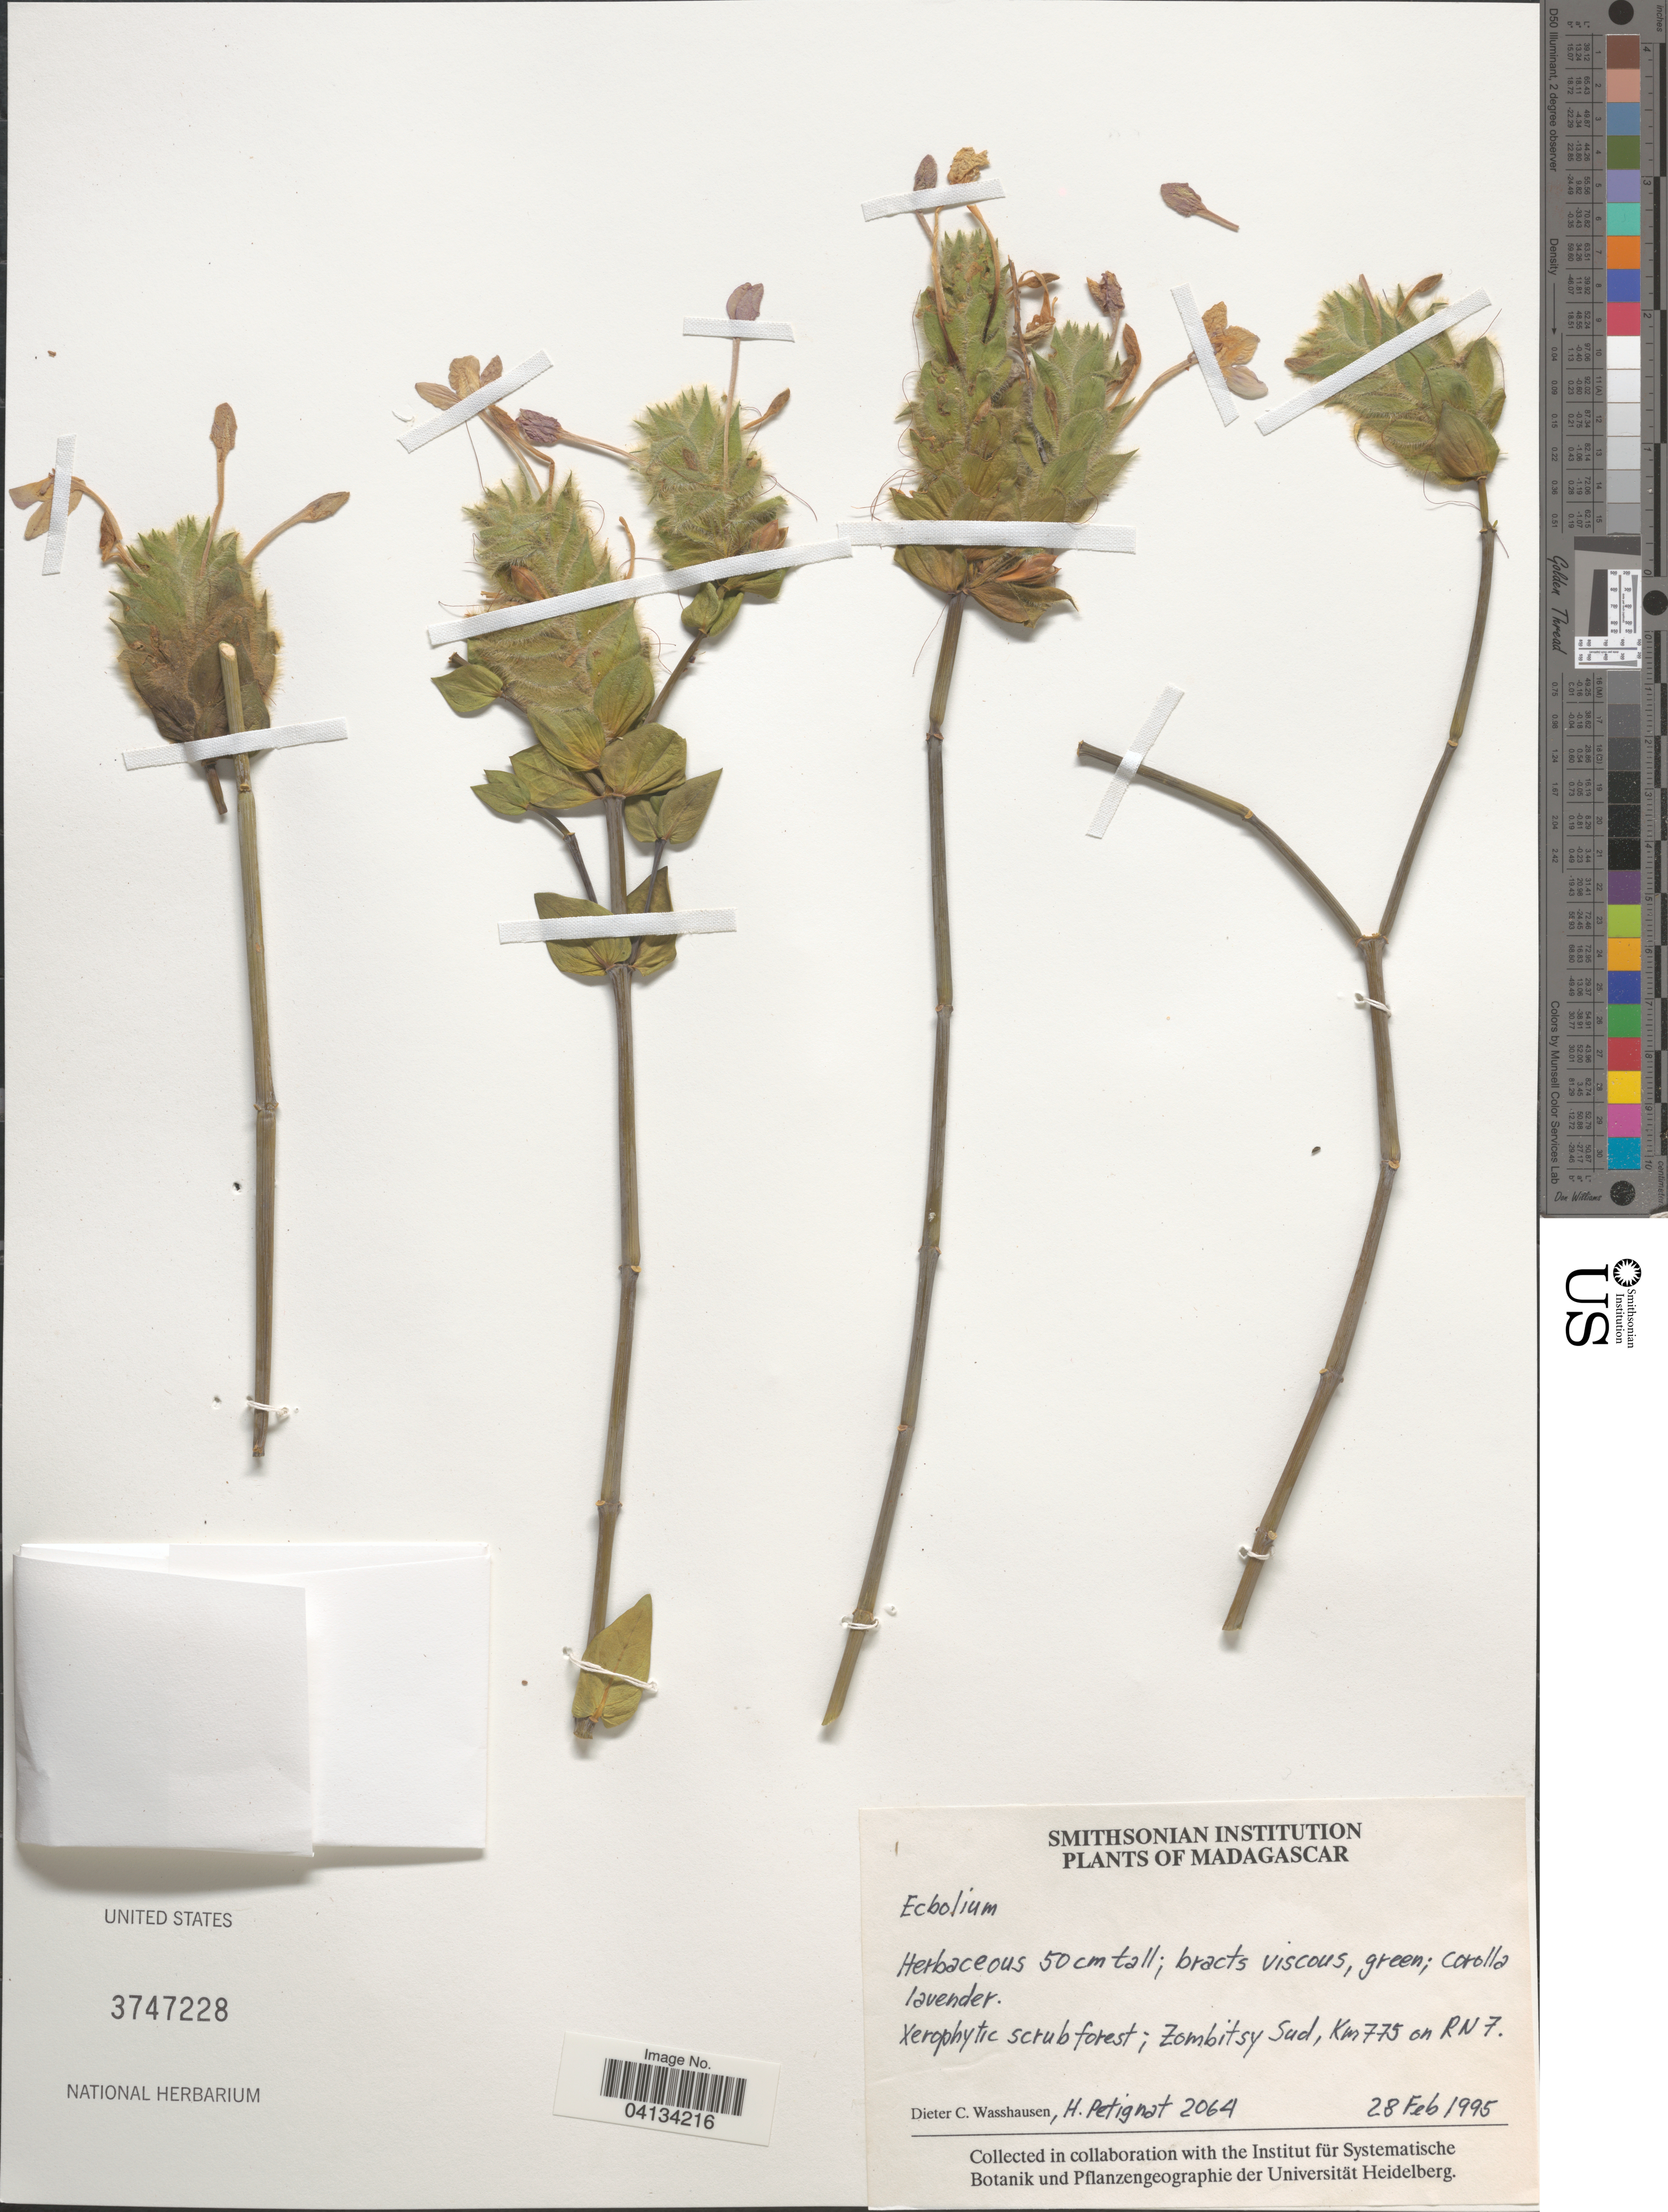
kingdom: Plantae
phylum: Tracheophyta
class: Magnoliopsida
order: Lamiales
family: Acanthaceae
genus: Ecbolium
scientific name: Ecbolium sp.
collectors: D. C. Wasshausen & H. Petignat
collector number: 2064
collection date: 1995-02-28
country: Madagascar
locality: Zombitsy Sud, Km 775 on RN 7.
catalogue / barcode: US 3747228